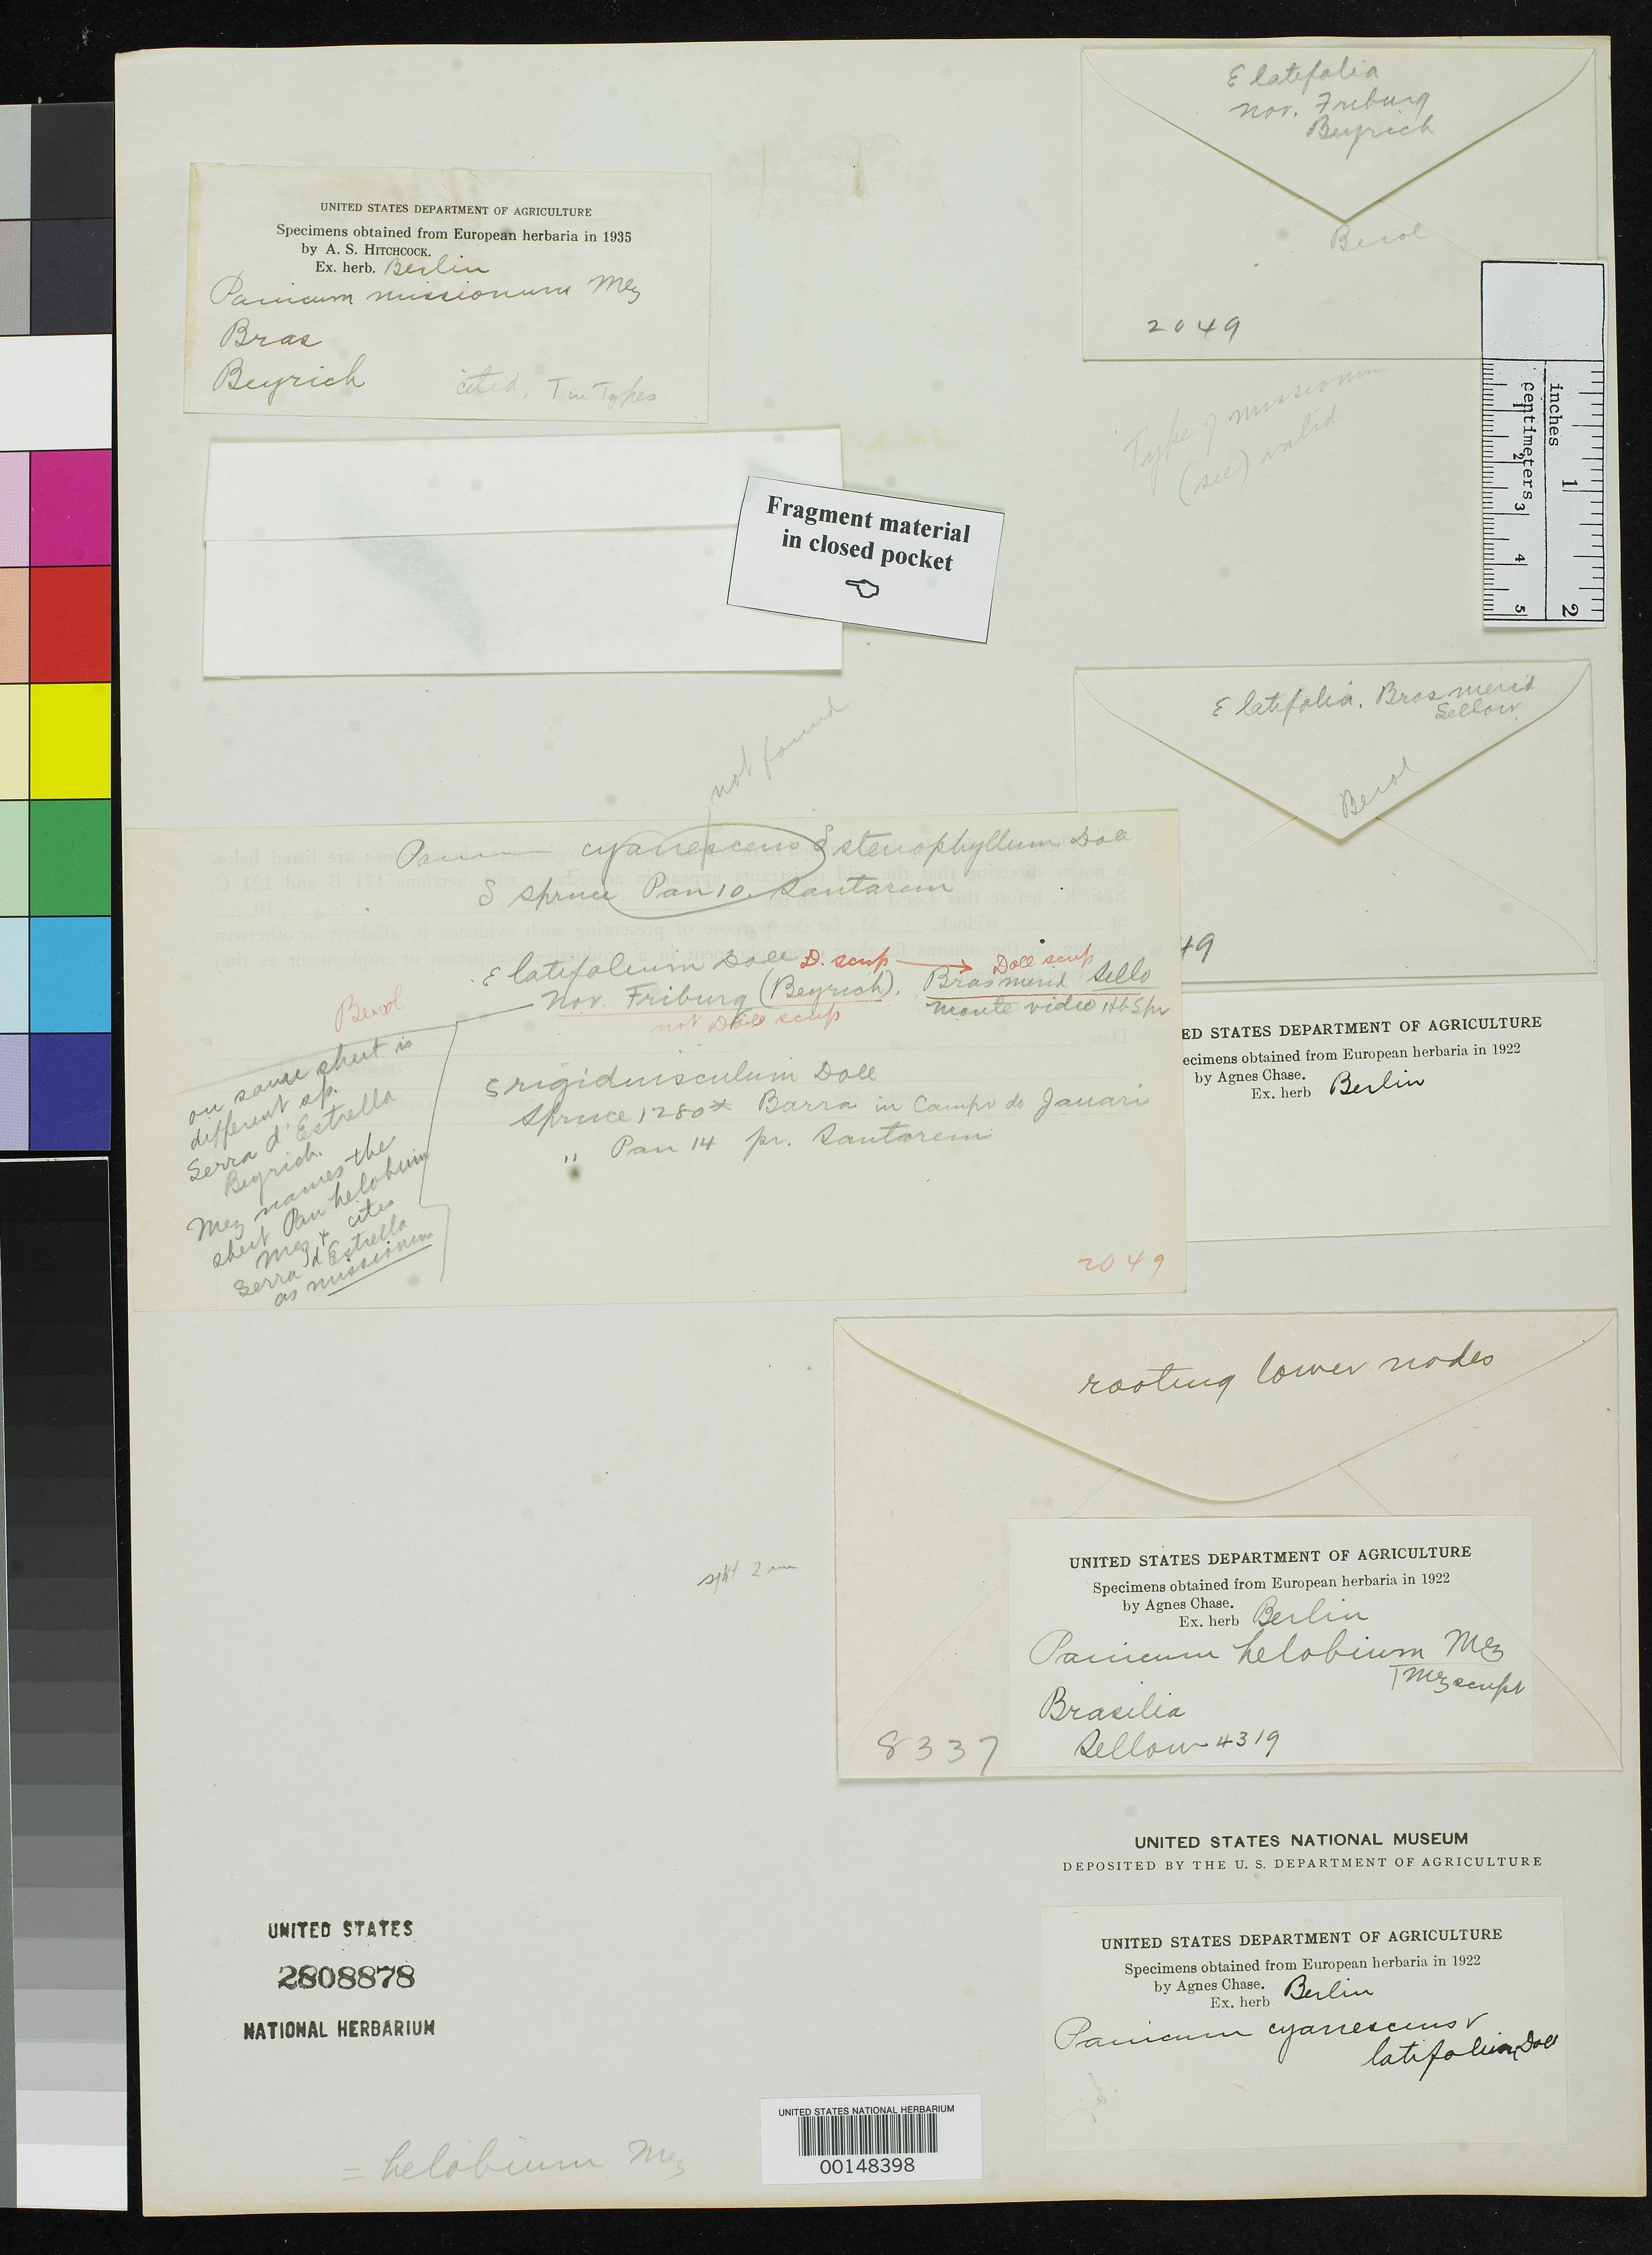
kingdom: Plantae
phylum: Tracheophyta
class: Liliopsida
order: Poales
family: Poaceae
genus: Panicum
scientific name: Panicum cyanescens var. latifolium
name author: Döll in Mart.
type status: Type Fragment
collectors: F. Sellow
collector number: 4319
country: Brazil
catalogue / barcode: US 2808878